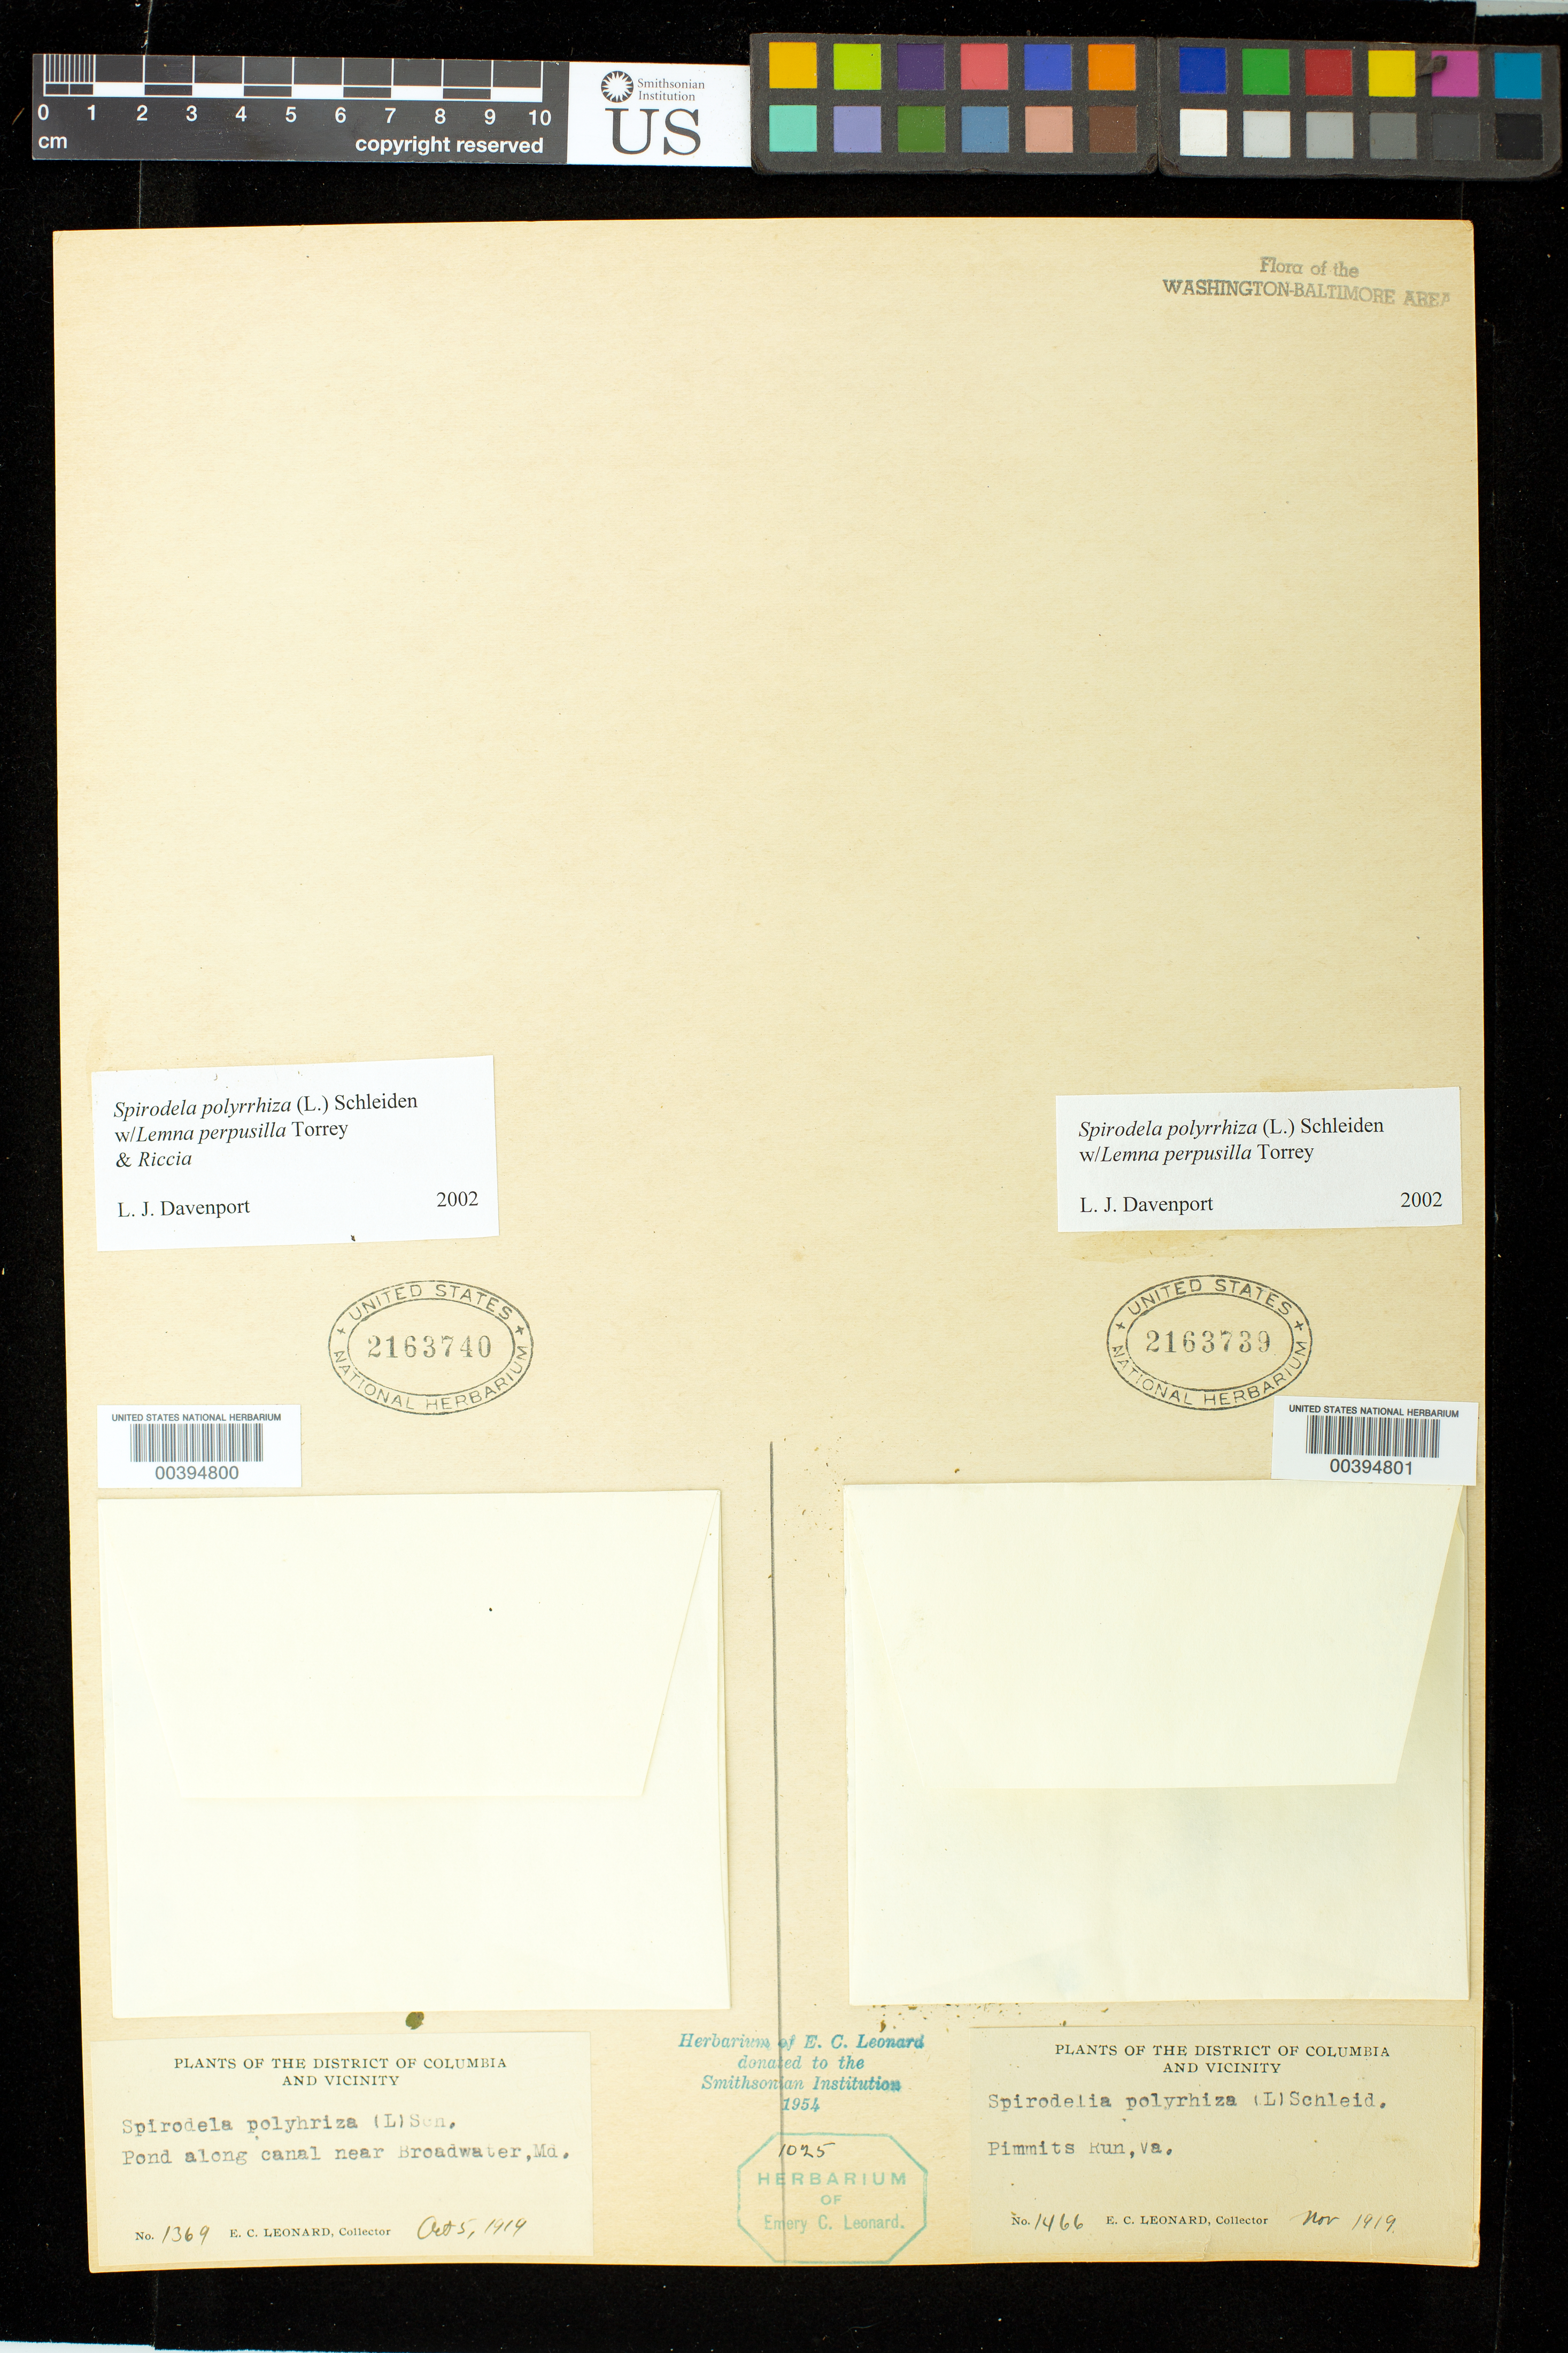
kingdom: Plantae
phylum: Tracheophyta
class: Liliopsida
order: Alismatales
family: Araceae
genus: Spirodela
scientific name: Spirodela polyrrhiza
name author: (L.) Schleid.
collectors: E. C. Leonard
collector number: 1369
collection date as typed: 05 Oct 1919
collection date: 1919-10-05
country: United States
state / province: Maryland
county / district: Montgomery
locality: C. & O. Canal vicinity, Broadwater C. and O. Canal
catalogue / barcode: US 2163740